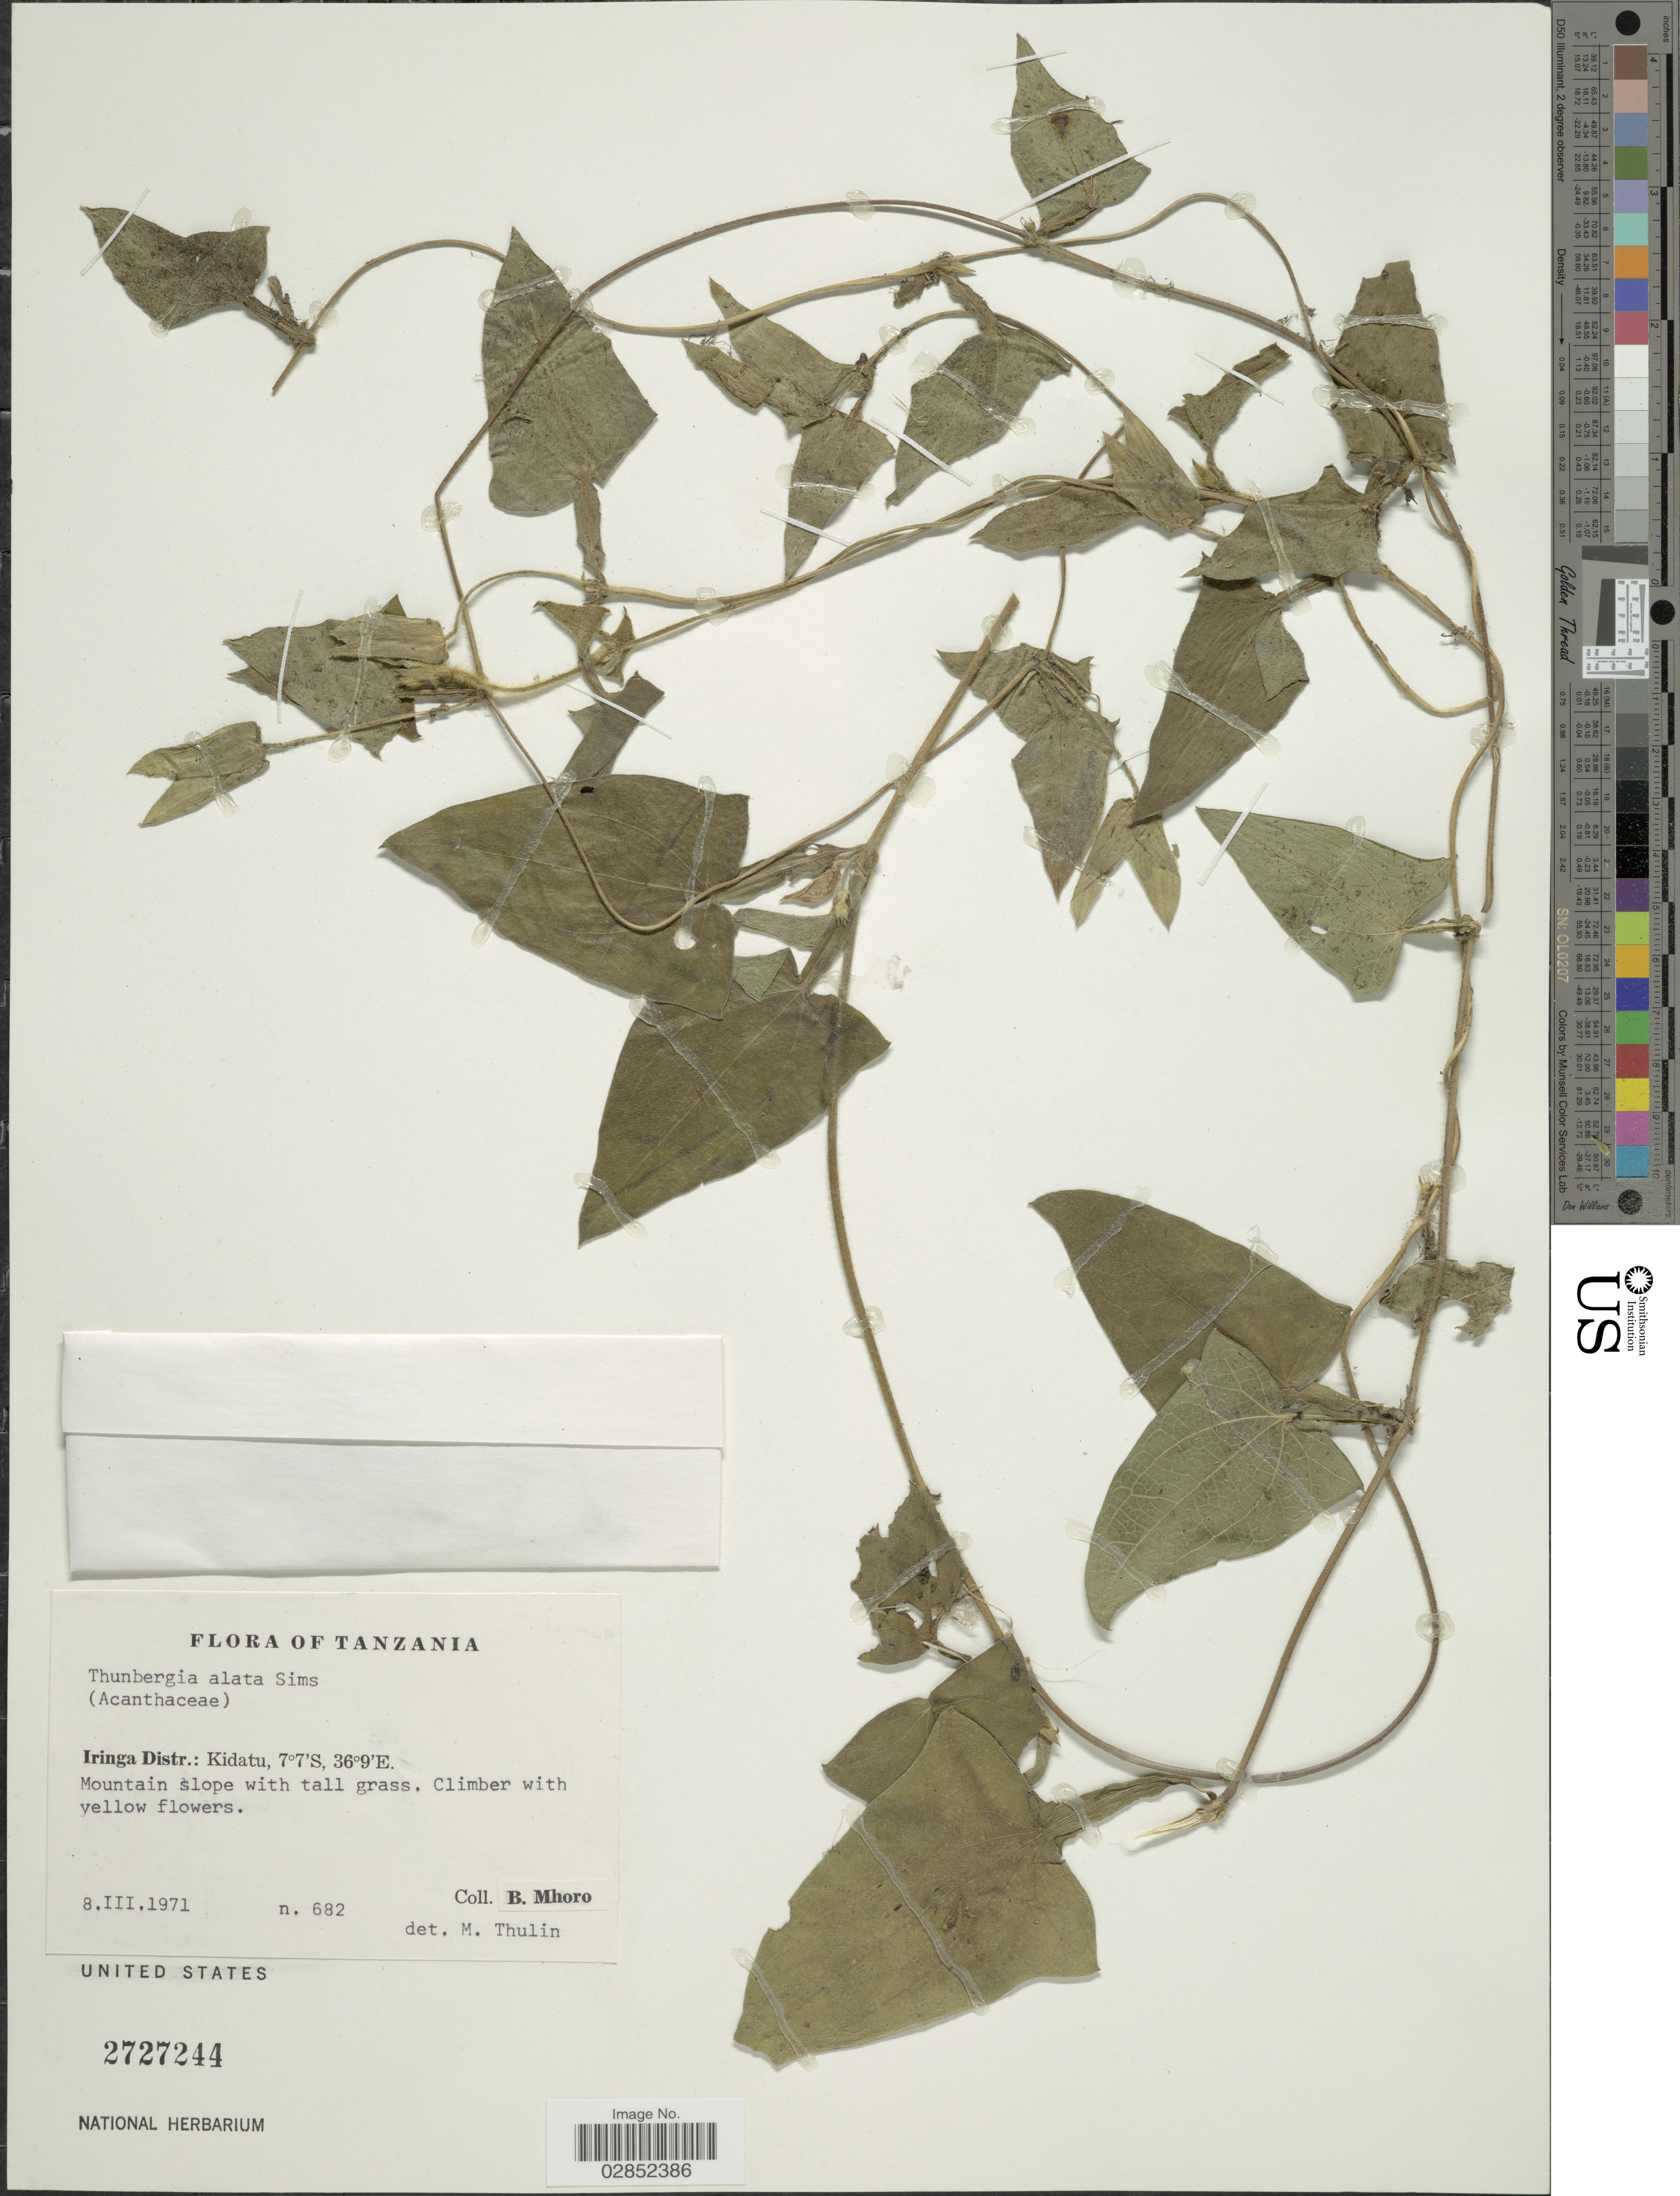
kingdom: Plantae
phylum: Tracheophyta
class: Magnoliopsida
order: Lamiales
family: Acanthaceae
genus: Thunbergia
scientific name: Thunbergia alata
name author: Bojer ex Sims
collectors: B. Mhoro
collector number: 682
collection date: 1971-03-08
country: Tanzania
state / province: Iringa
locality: Iringa Distr.: Kidatu, Mountain slope with tall grass.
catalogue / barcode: US 2727244